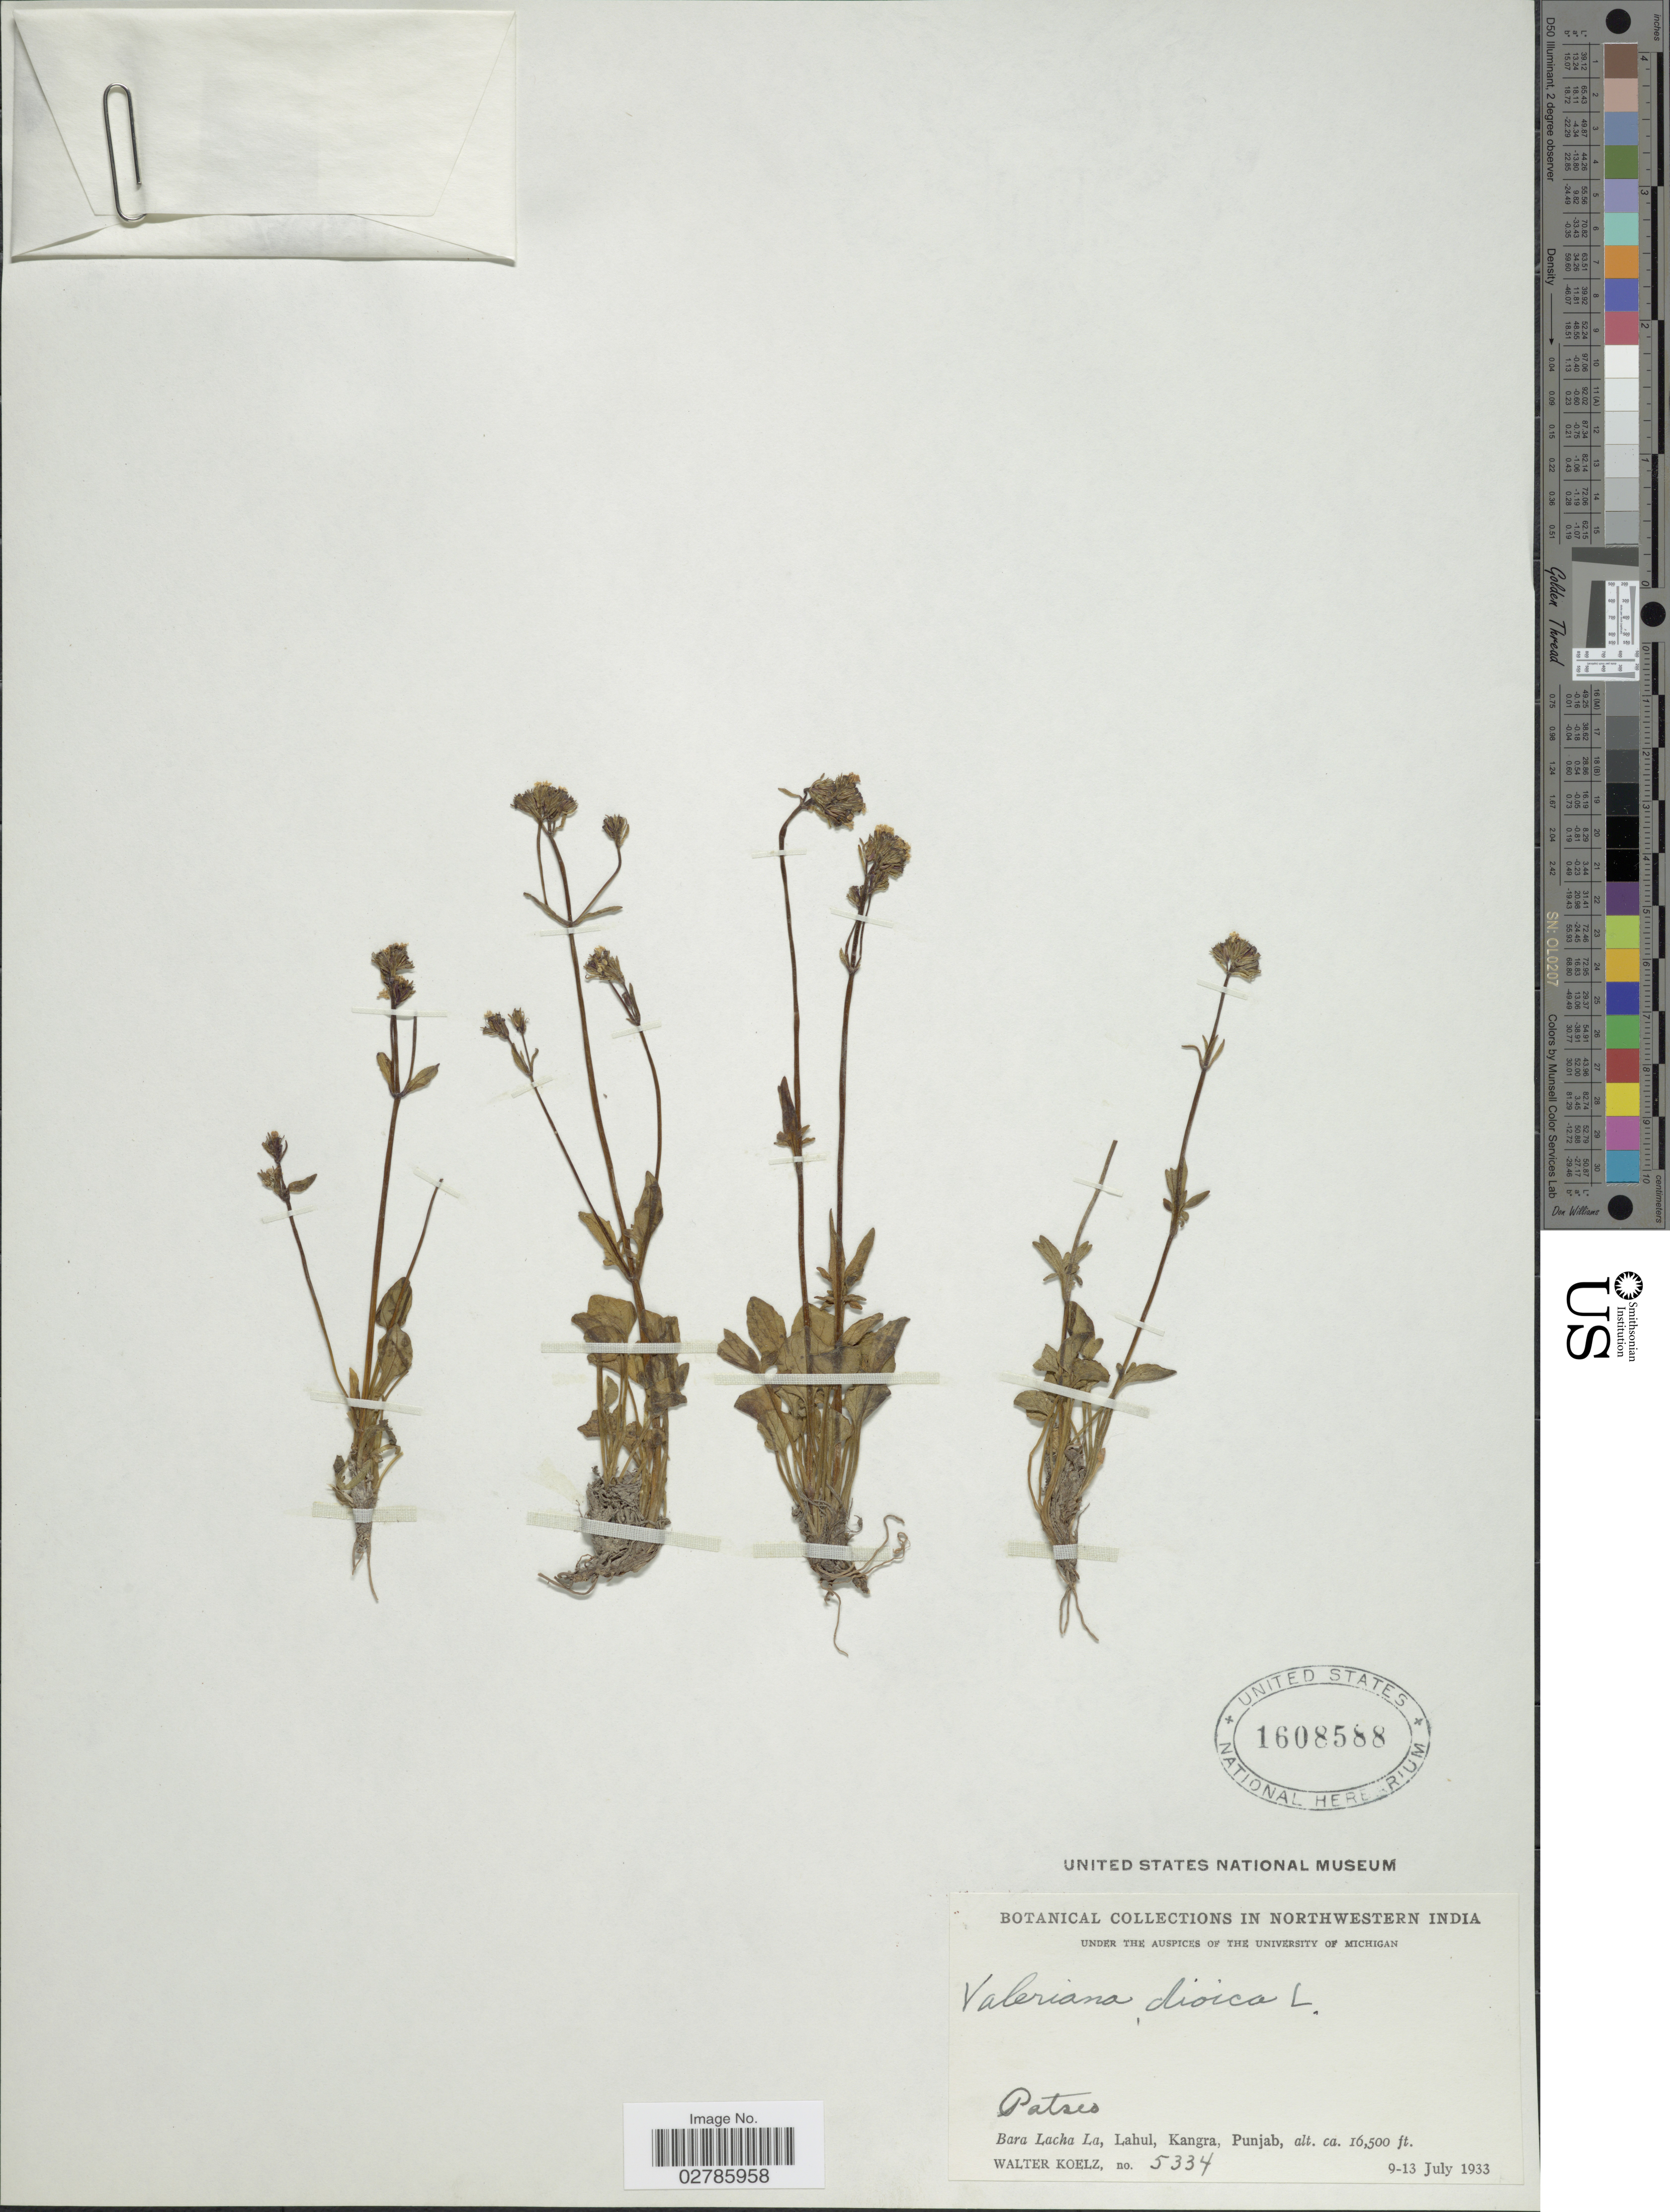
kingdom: Plantae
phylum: Tracheophyta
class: Magnoliopsida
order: Dipsacales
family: Caprifoliaceae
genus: Valeriana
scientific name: Valeriana dioica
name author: L.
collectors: W. N. Koelz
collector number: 5334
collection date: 1933-07-09/1933-07-13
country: India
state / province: Punjab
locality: Northwestern India. Patseo. Bara Lacha La, Lahul, Kangra.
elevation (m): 5029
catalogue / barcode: US 1608588